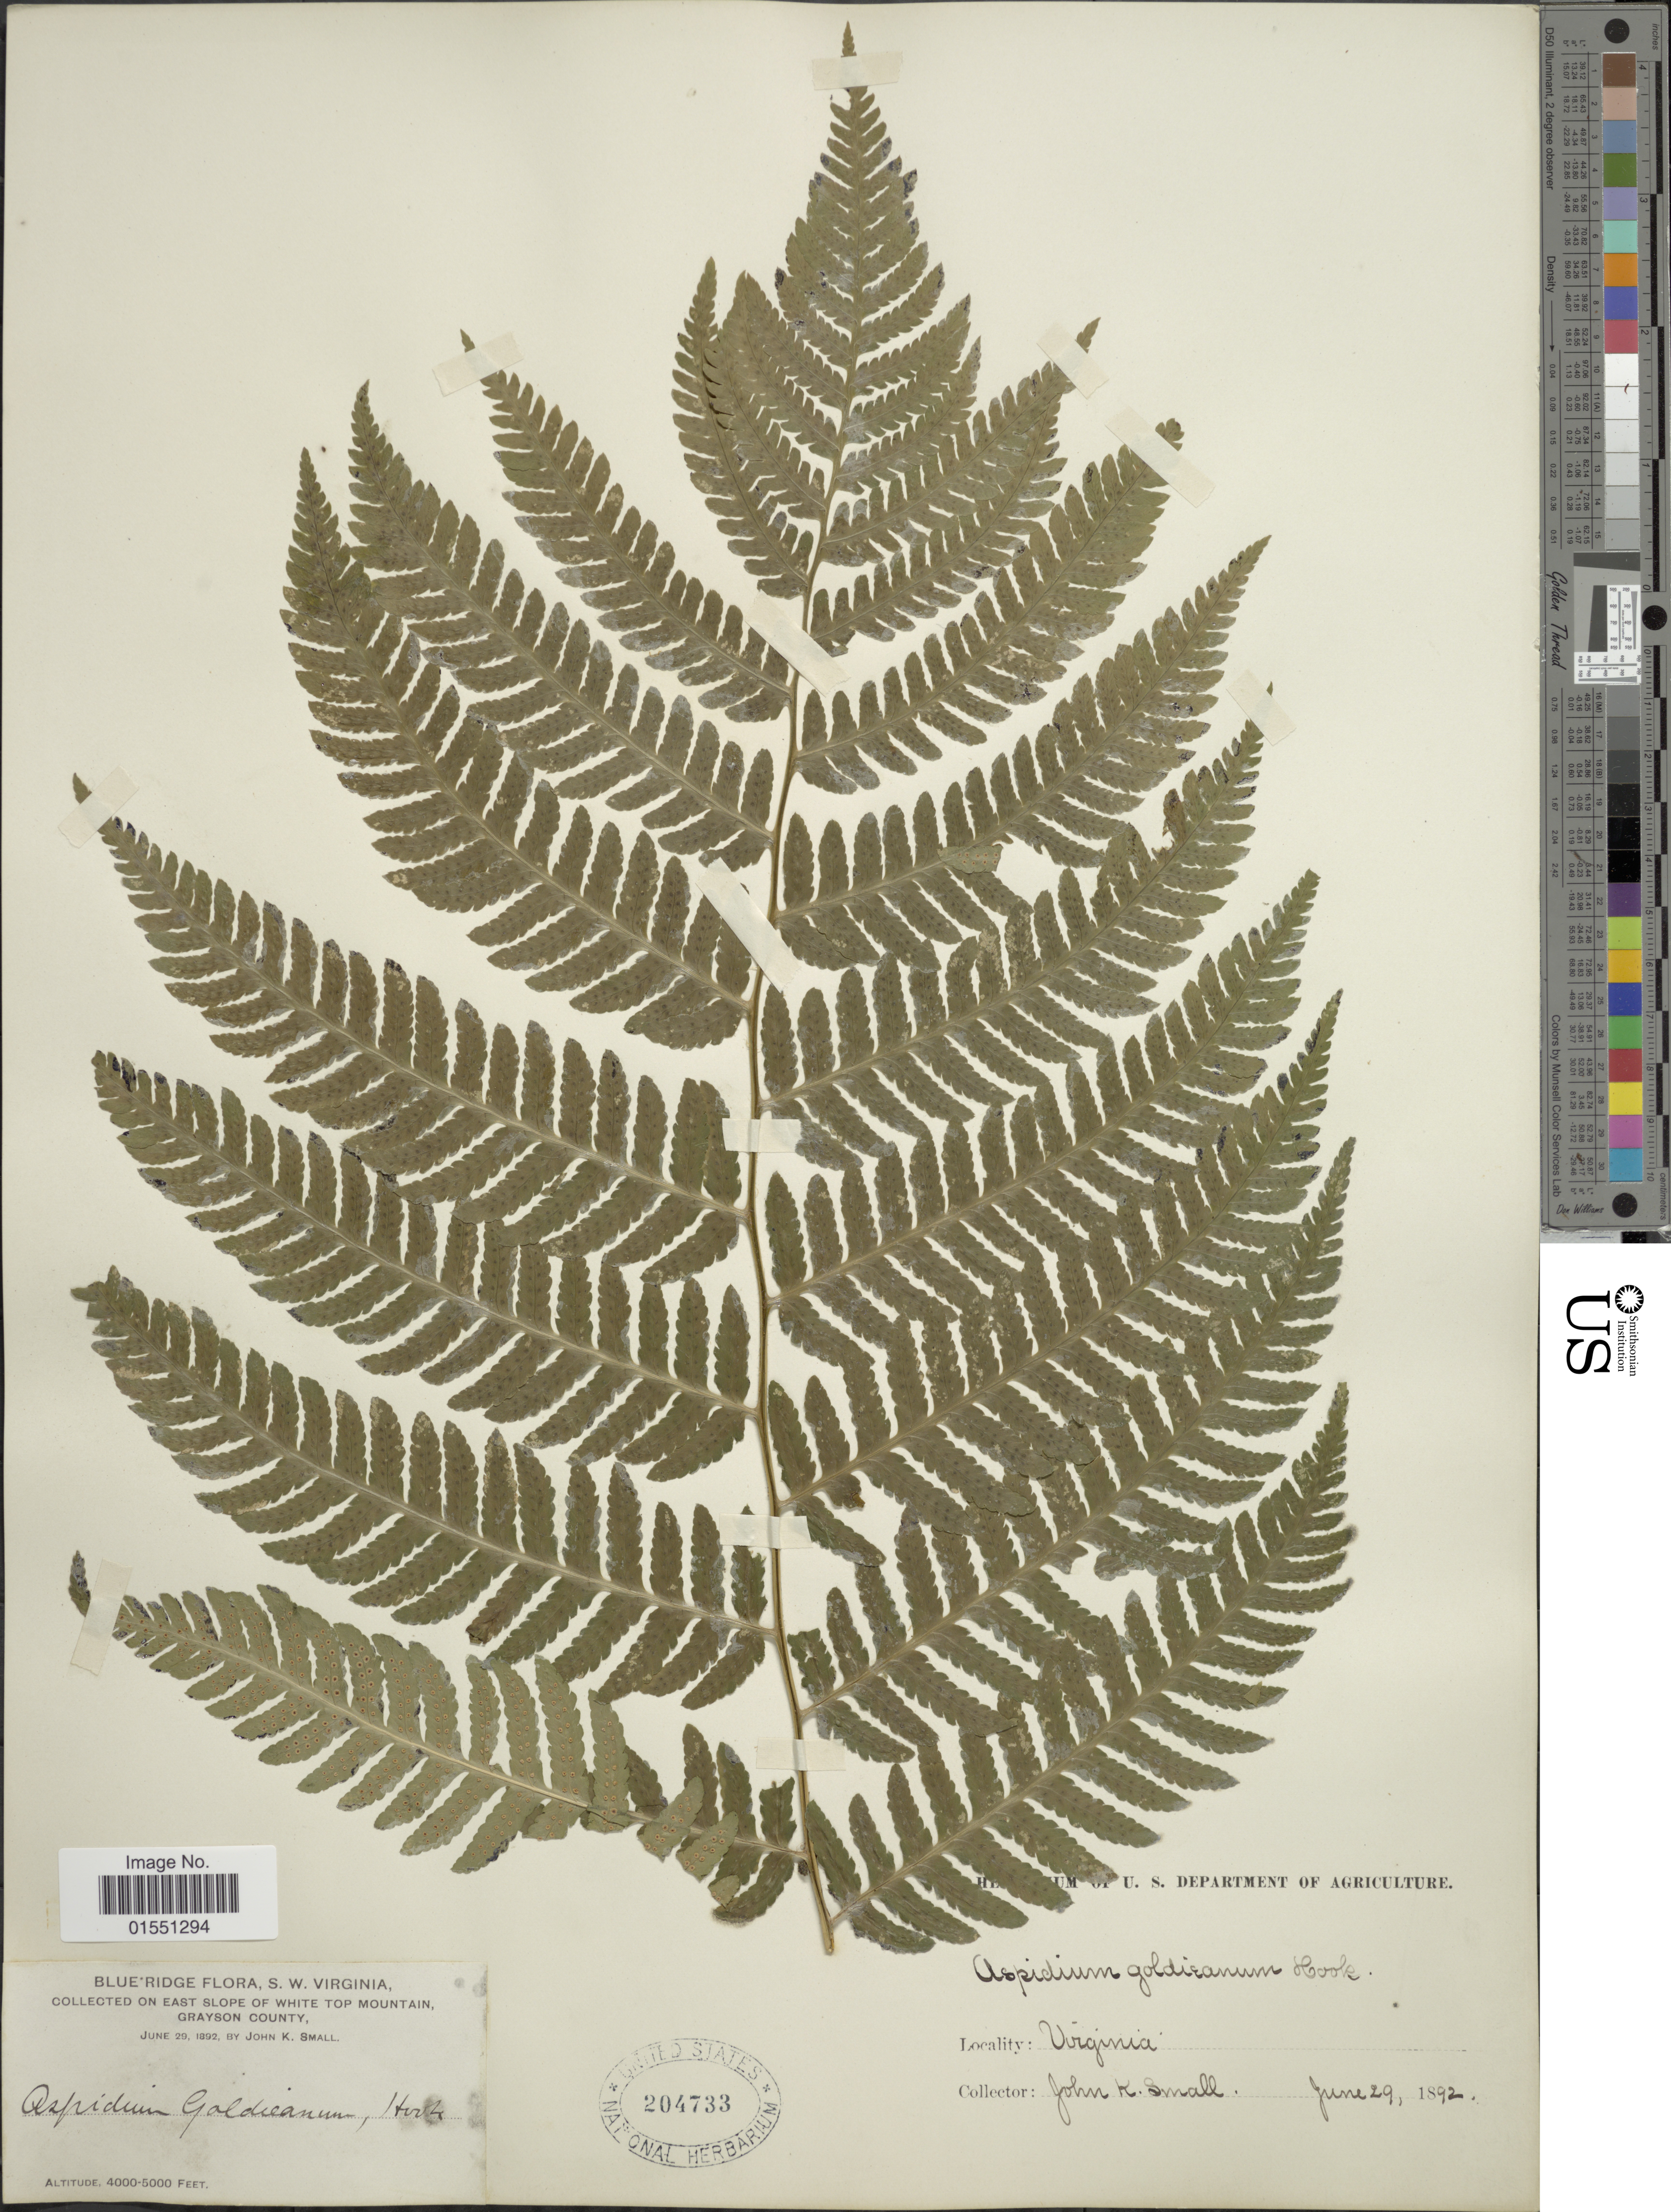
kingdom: Plantae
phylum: Tracheophyta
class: Polypodiopsida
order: Polypodiales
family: Dryopteridaceae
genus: Dryopteris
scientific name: Dryopteris goldiana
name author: (Hook. ex Goldie) A. Gray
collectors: J. K. Small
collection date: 1892-06-29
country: United States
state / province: Virginia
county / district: Grayson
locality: Blue Ridge Flora, SW Virginia. East slope of White Top Mountain.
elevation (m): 1219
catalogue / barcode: US 204733